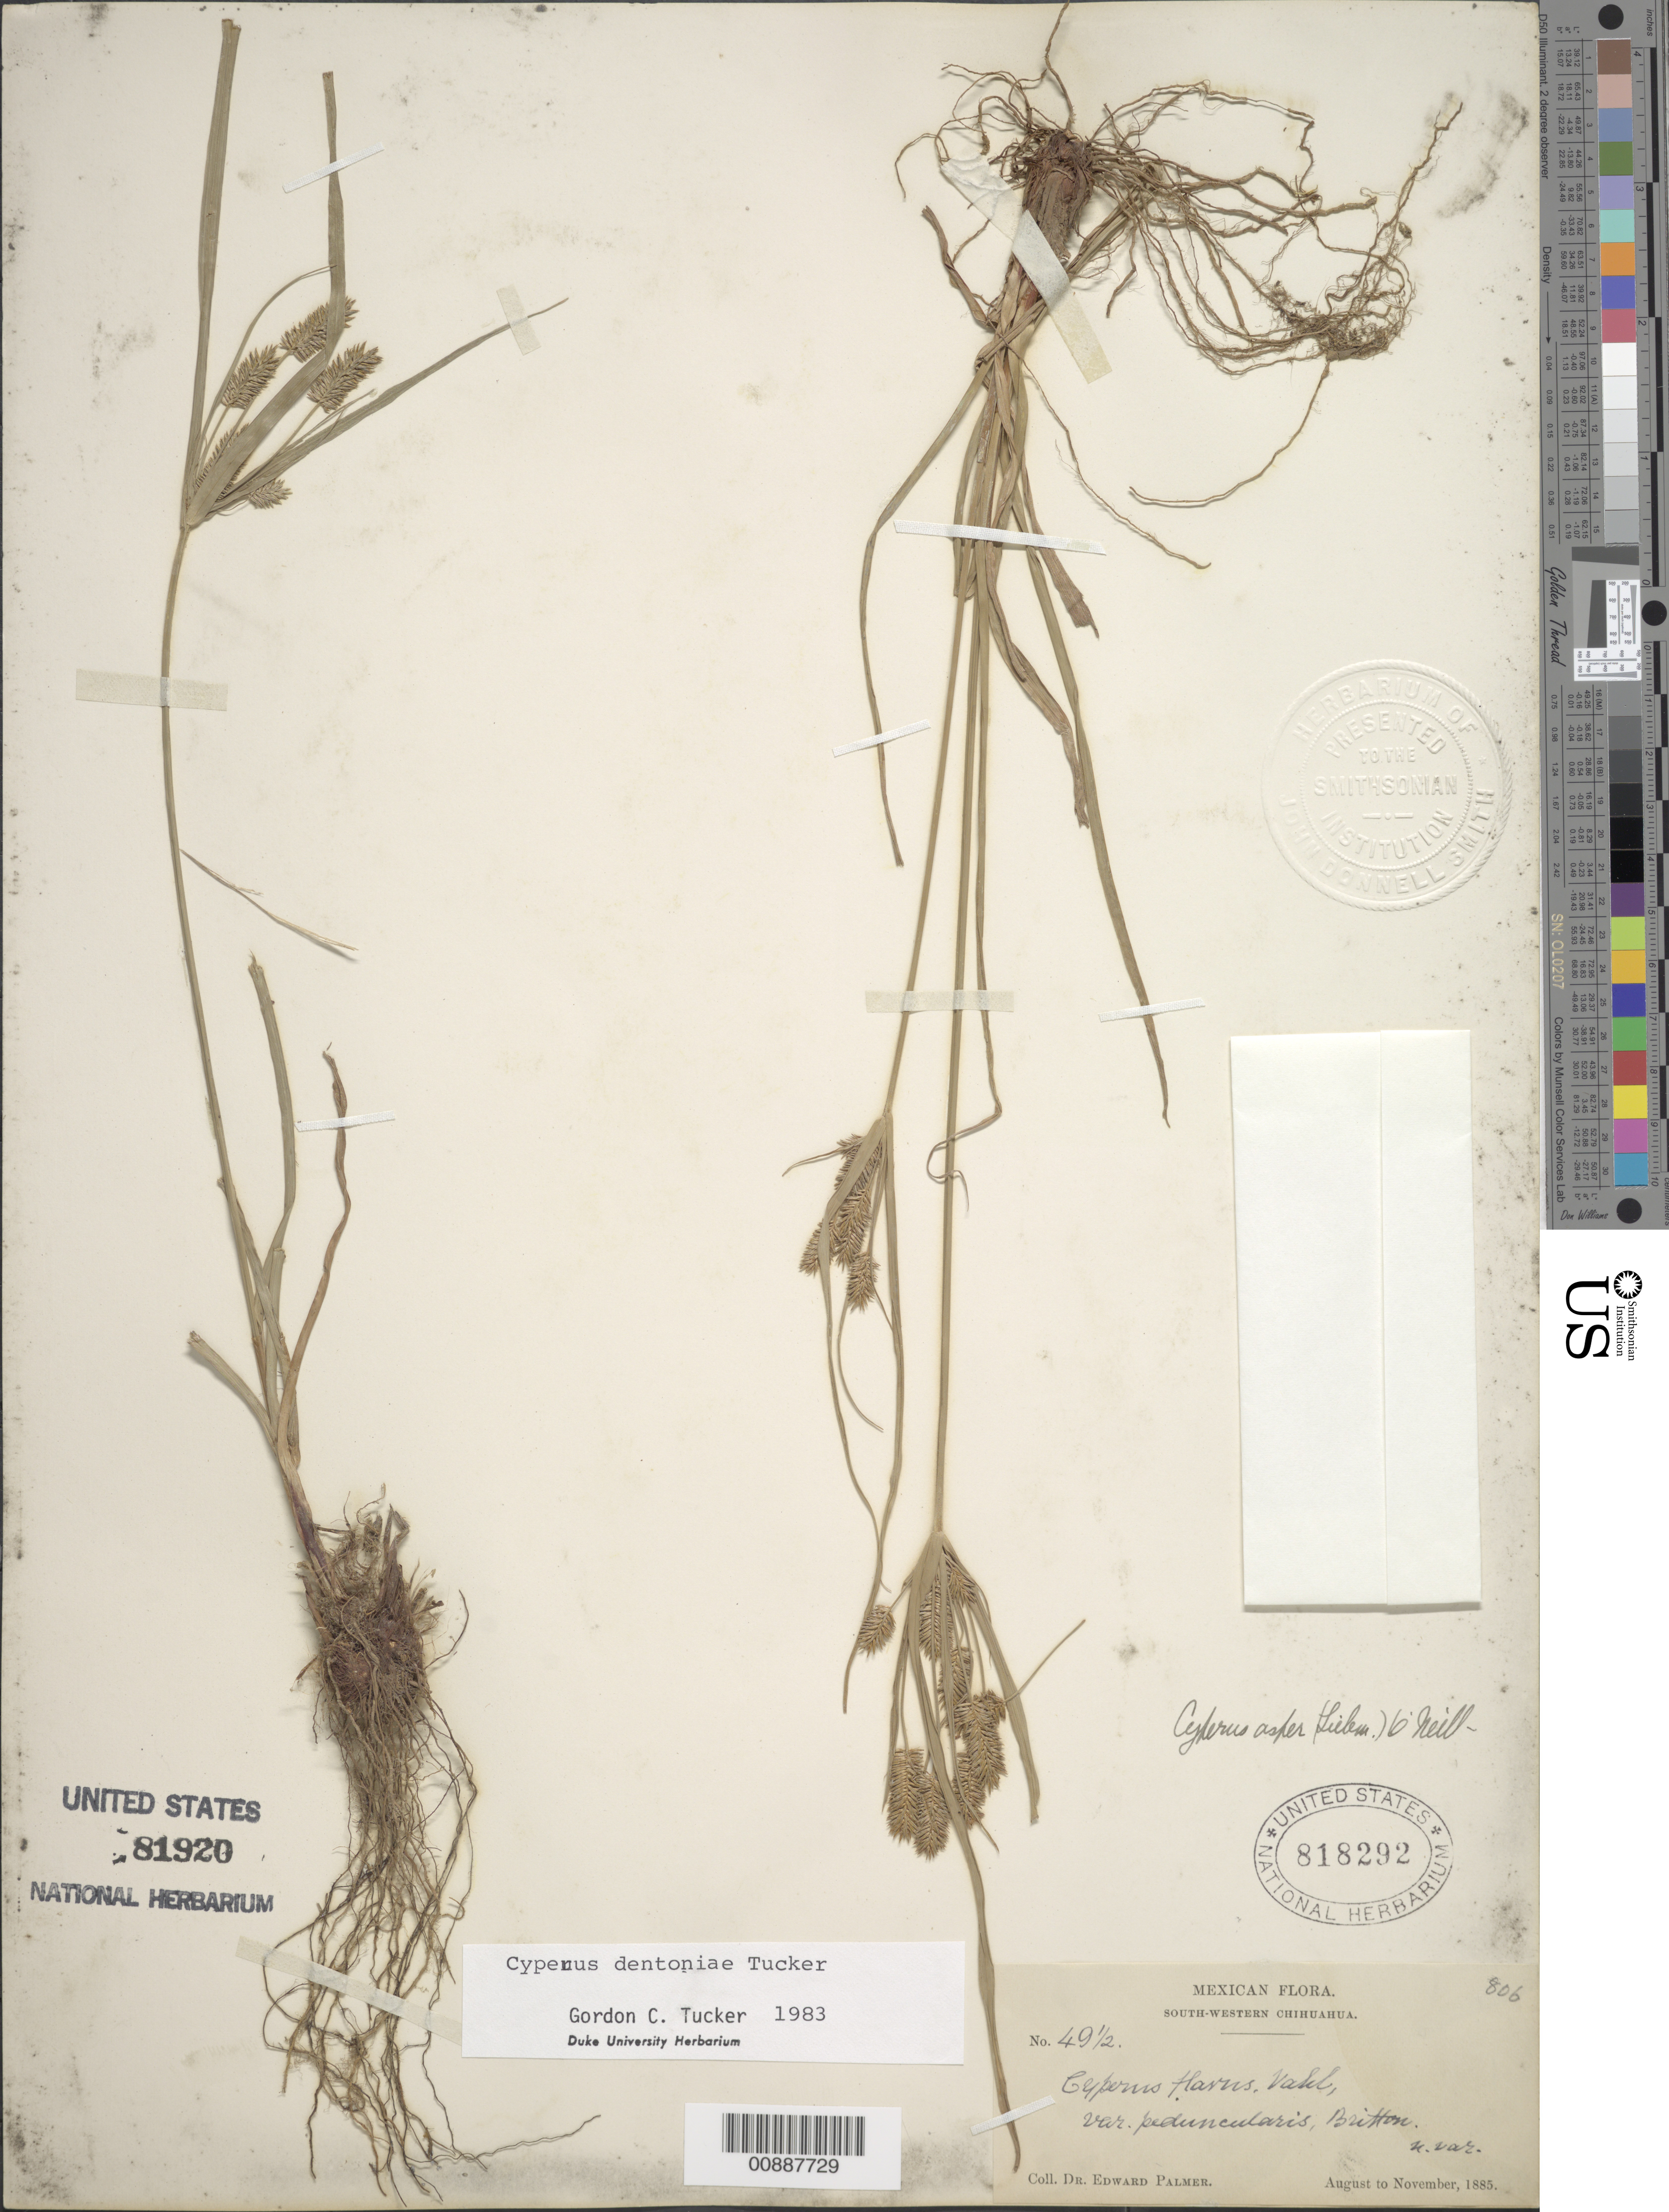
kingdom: Plantae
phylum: Tracheophyta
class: Liliopsida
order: Poales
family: Cyperaceae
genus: Cyperus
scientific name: Cyperus dentoniae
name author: G.C. Tucker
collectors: E. Palmer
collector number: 49½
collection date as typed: Aug 1885 to -- Nov 1885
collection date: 1885-08/1885-11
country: Mexico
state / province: Chihuahua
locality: South-Western Chihuahua.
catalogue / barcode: US 818292